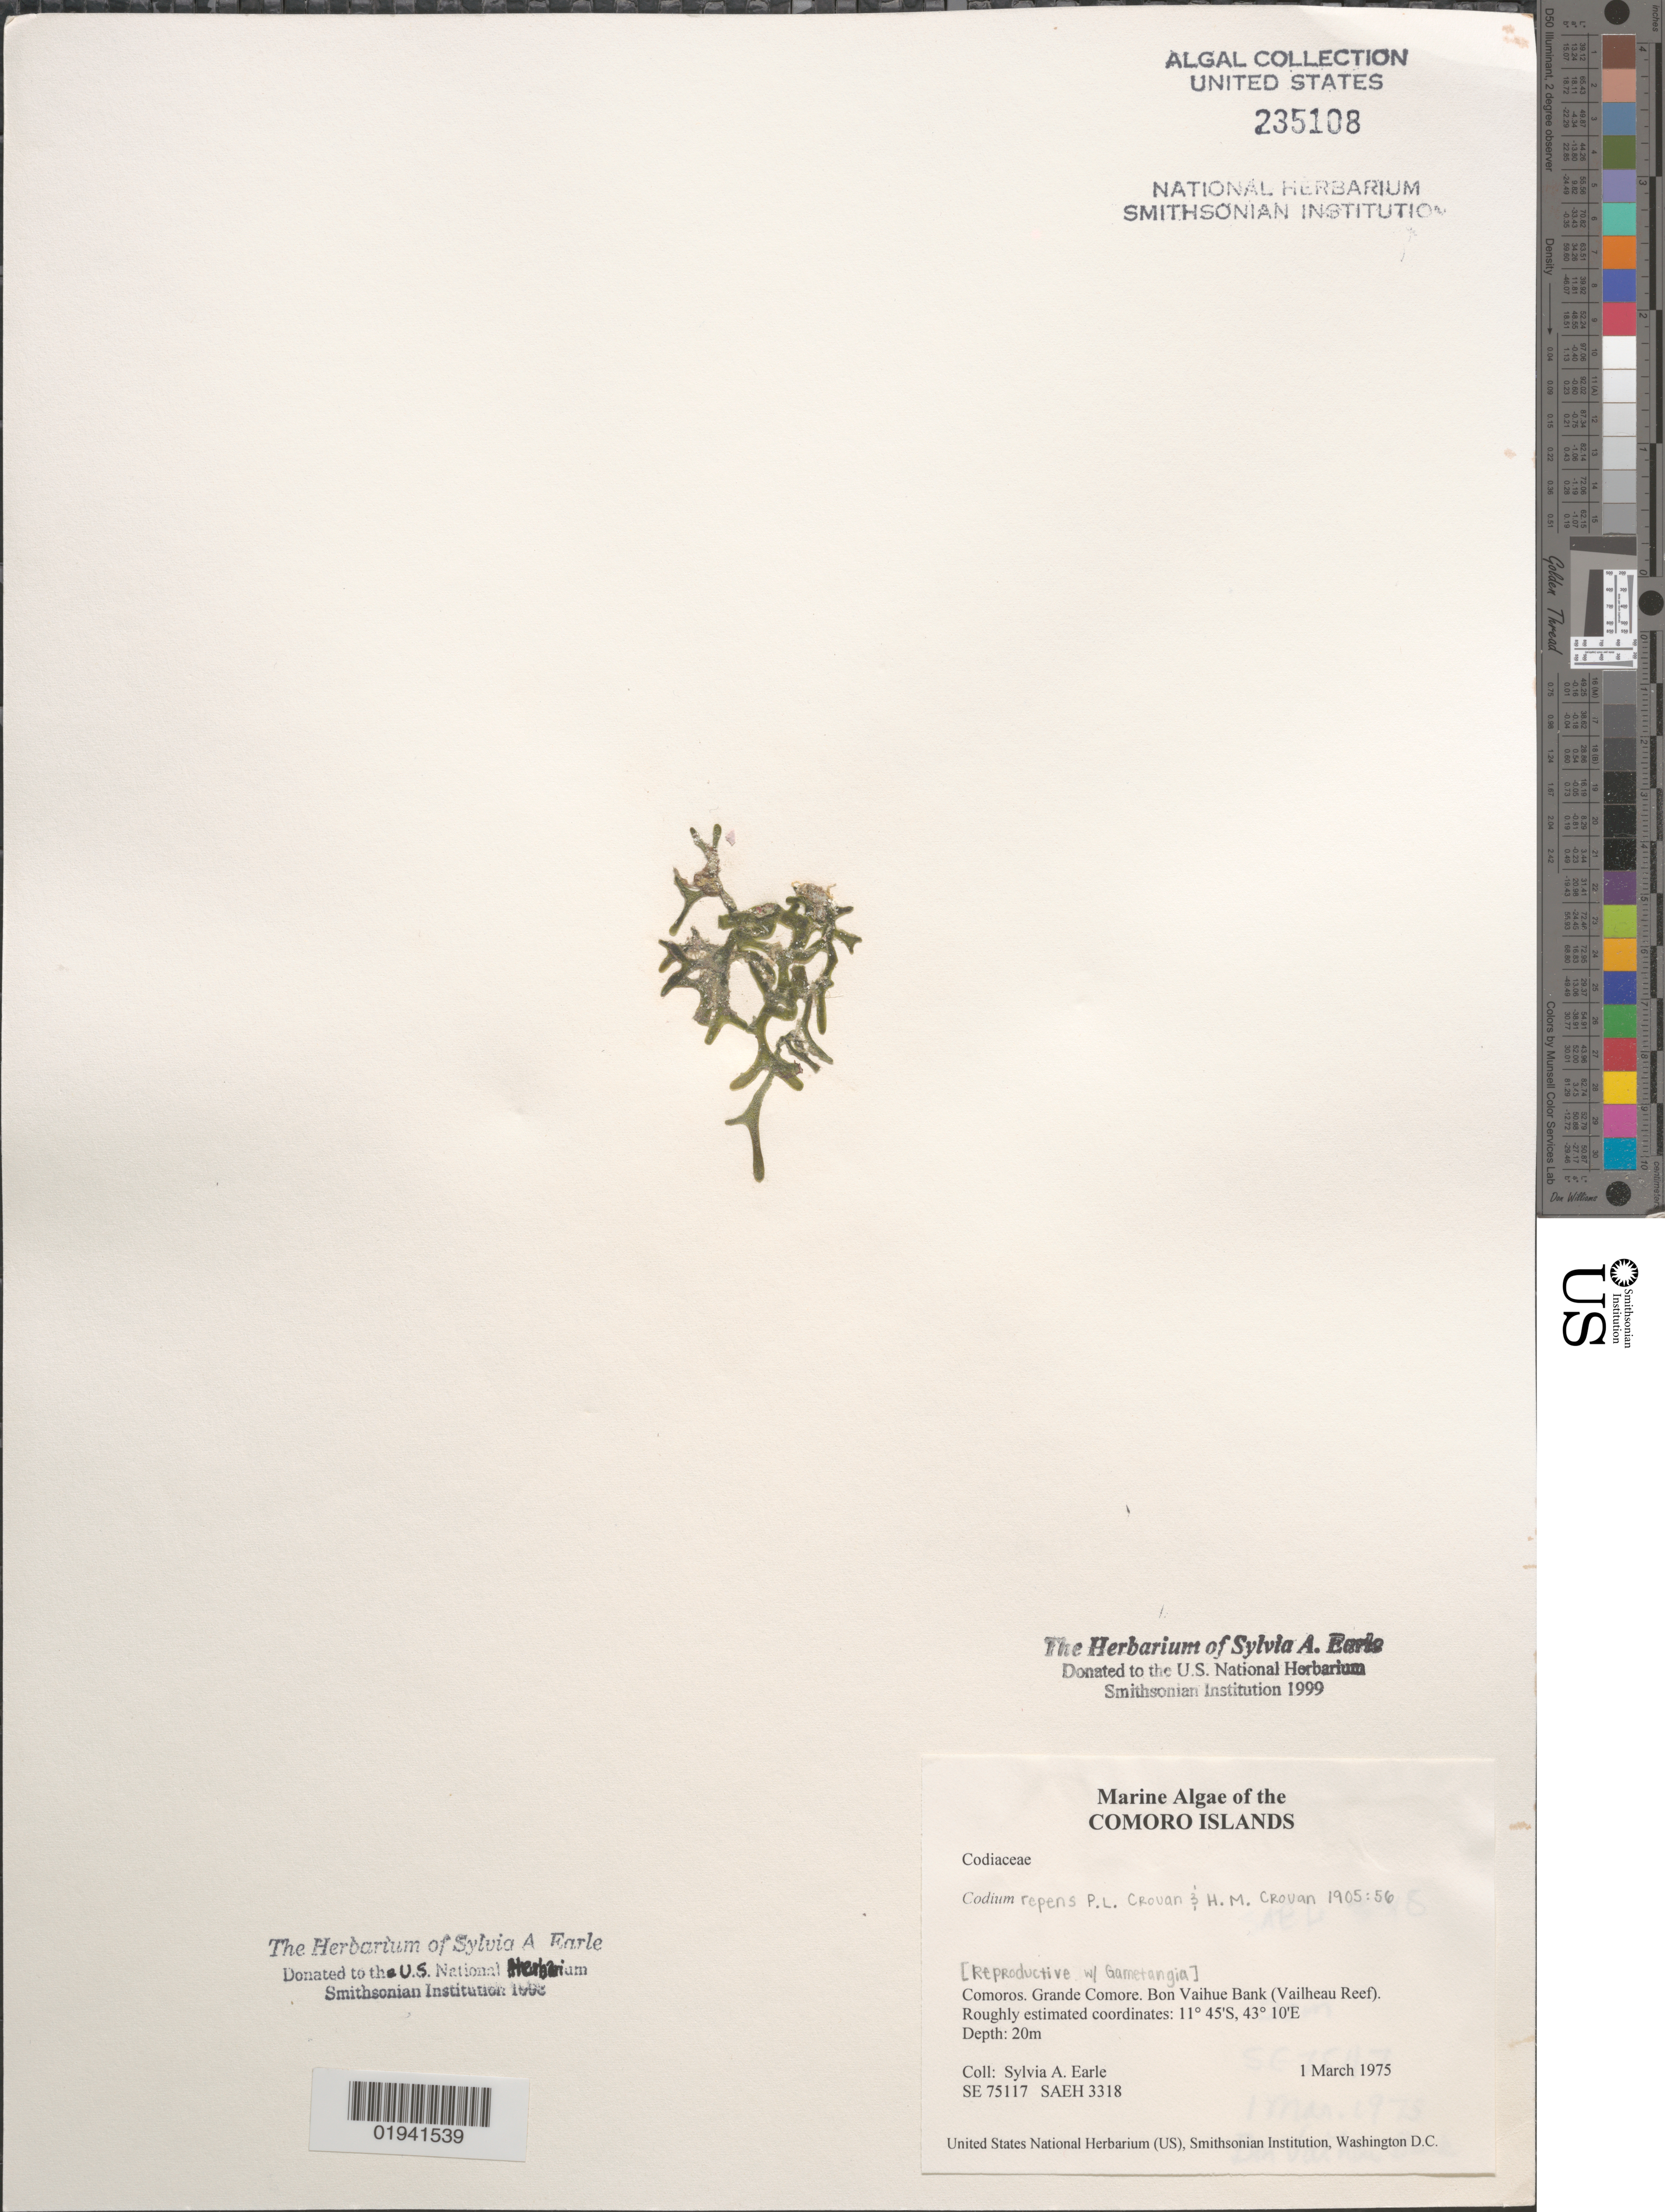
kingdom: Plantae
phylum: Chlorophyta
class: Ulvophyceae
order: Bryopsidales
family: Codiaceae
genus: Codium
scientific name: Codium repens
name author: P. Crouan & H. Crouan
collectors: S. A. Earle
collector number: SE75117/SAEH3318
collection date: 1975-03-01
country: Comoros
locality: Comoro Islands. Grande Comore. Bon Vaihue Bank (Vailheau Reef).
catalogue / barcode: US 235108